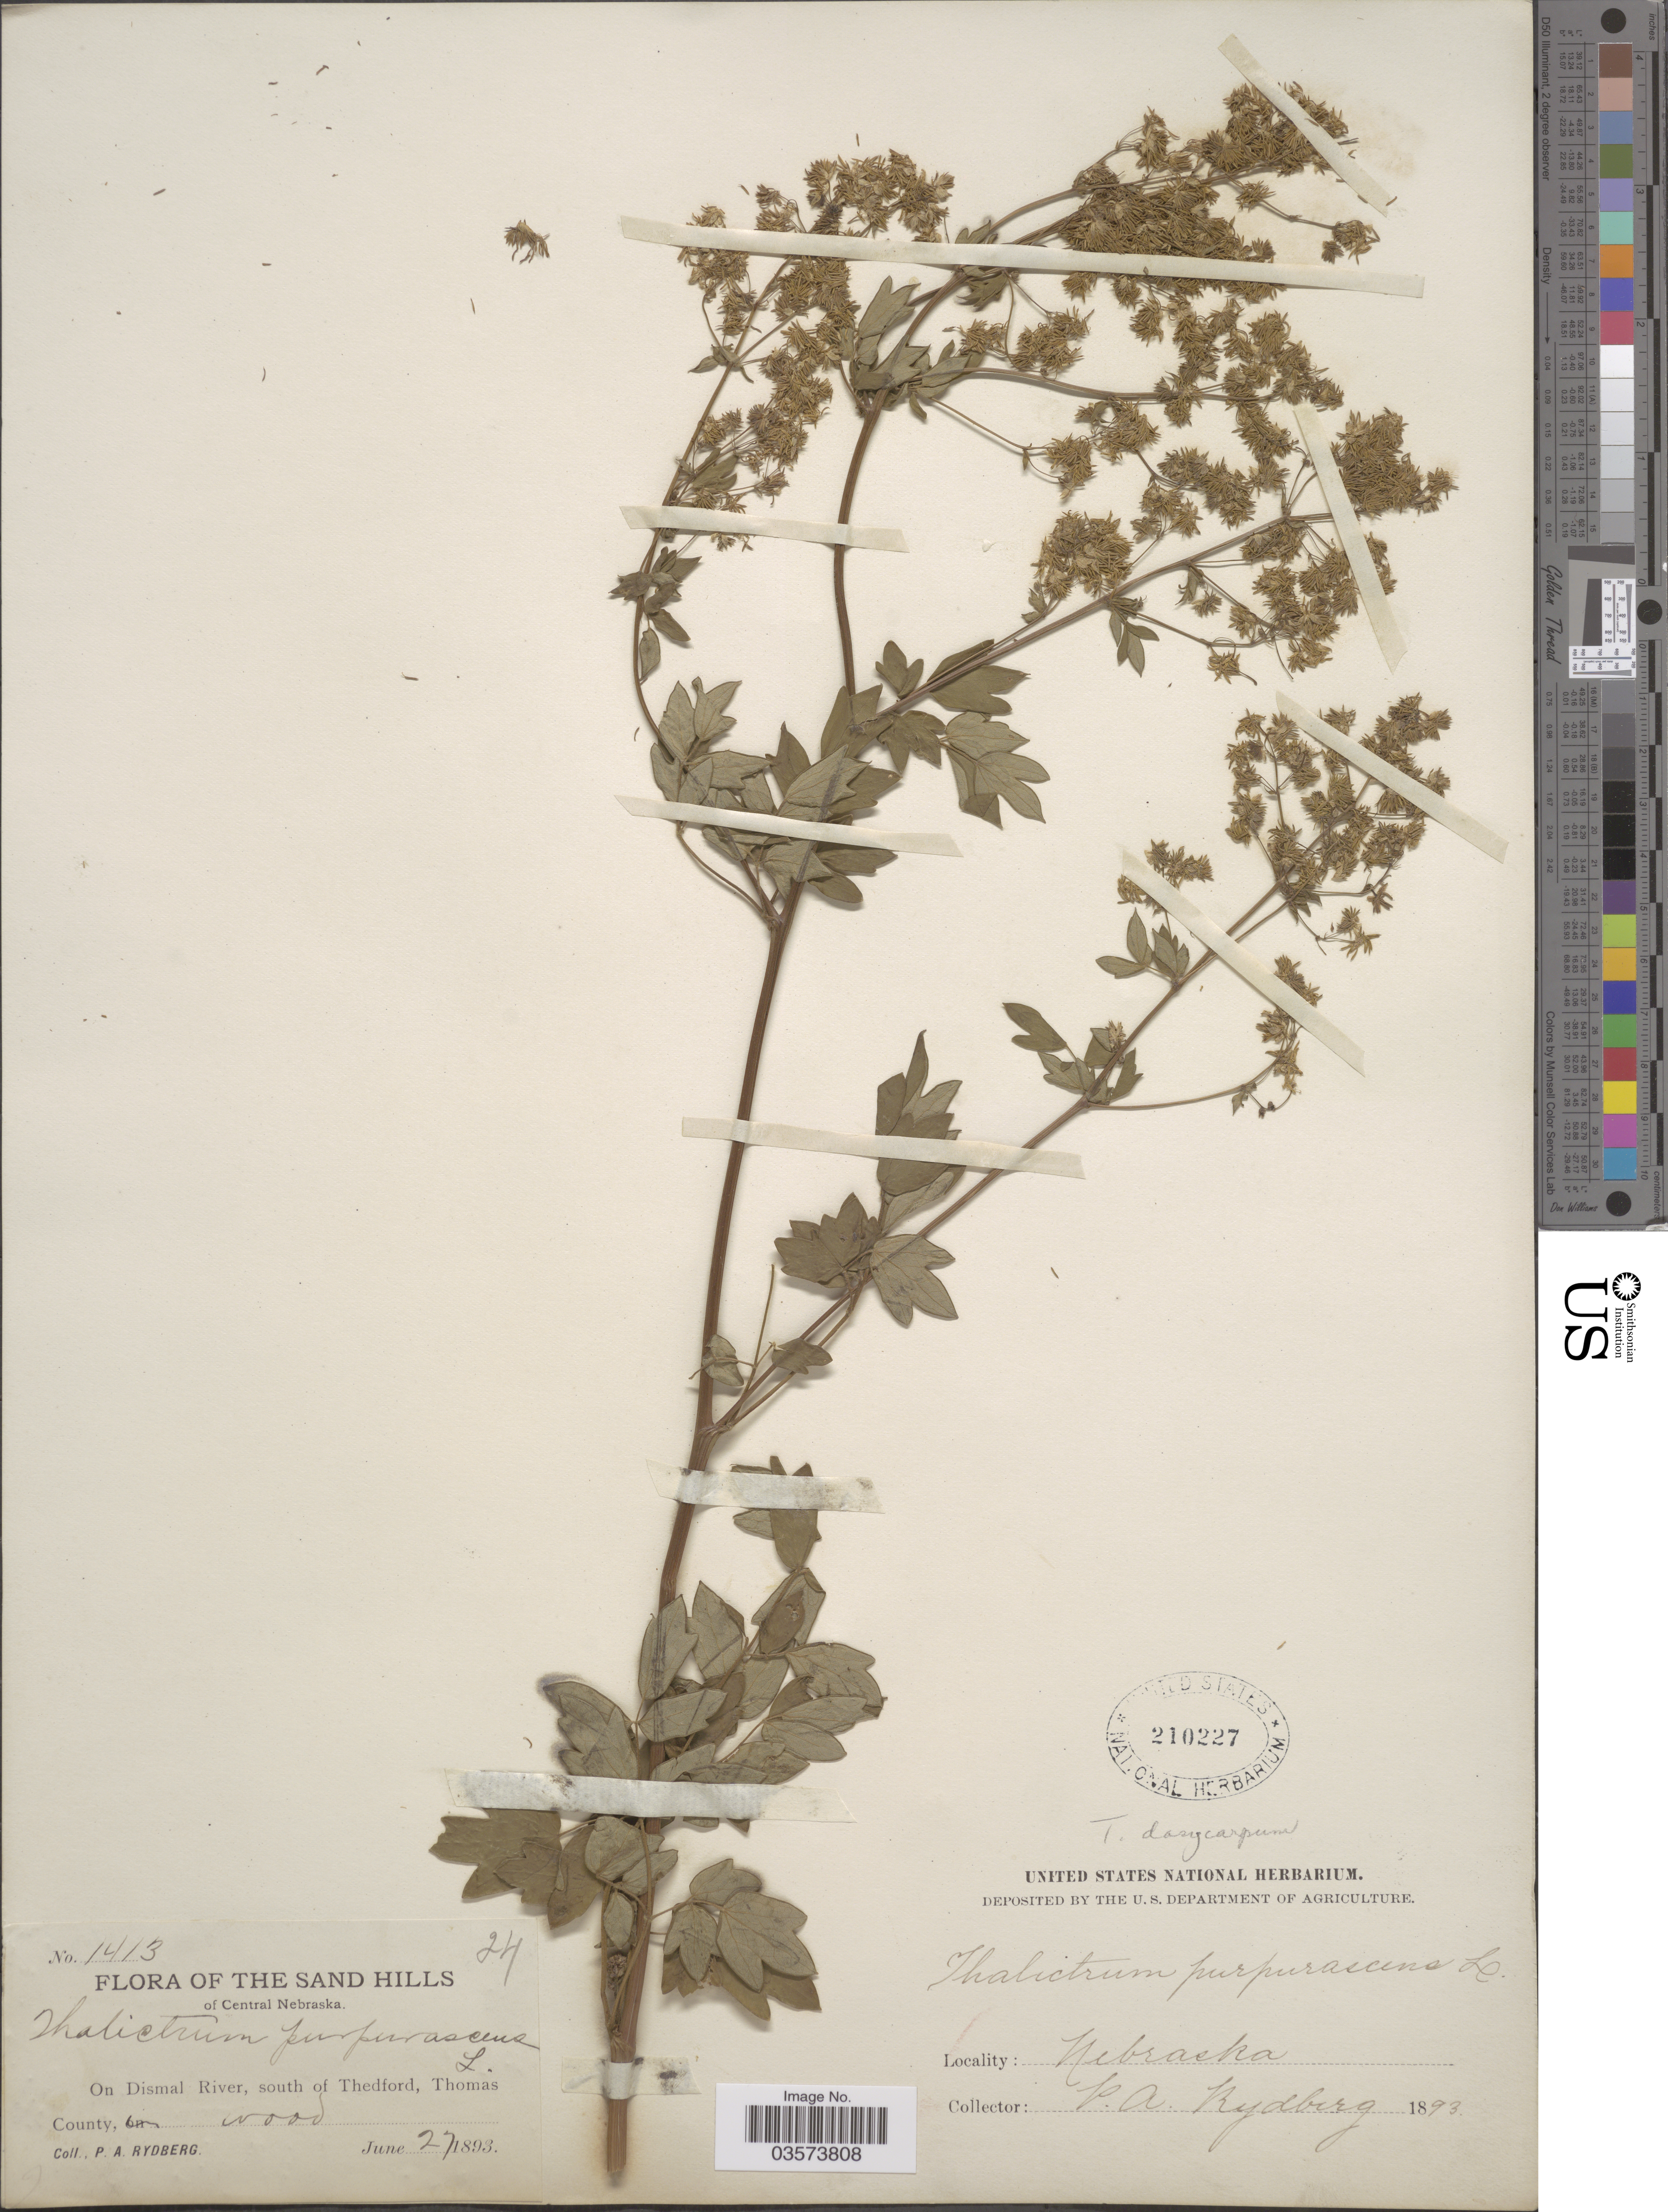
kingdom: Plantae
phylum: Tracheophyta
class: Magnoliopsida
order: Ranunculales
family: Ranunculaceae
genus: Thalictrum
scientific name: Thalictrum dasycarpum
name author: Fisch. & Avé-Lall.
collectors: P. A. Rydberg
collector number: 1413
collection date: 1893-06-27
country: United States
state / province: Nebraska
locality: The Sand Hills of Central Nebraska. On Dismal River, south of Thedford, Thomas County, in wood.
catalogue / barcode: US 210227